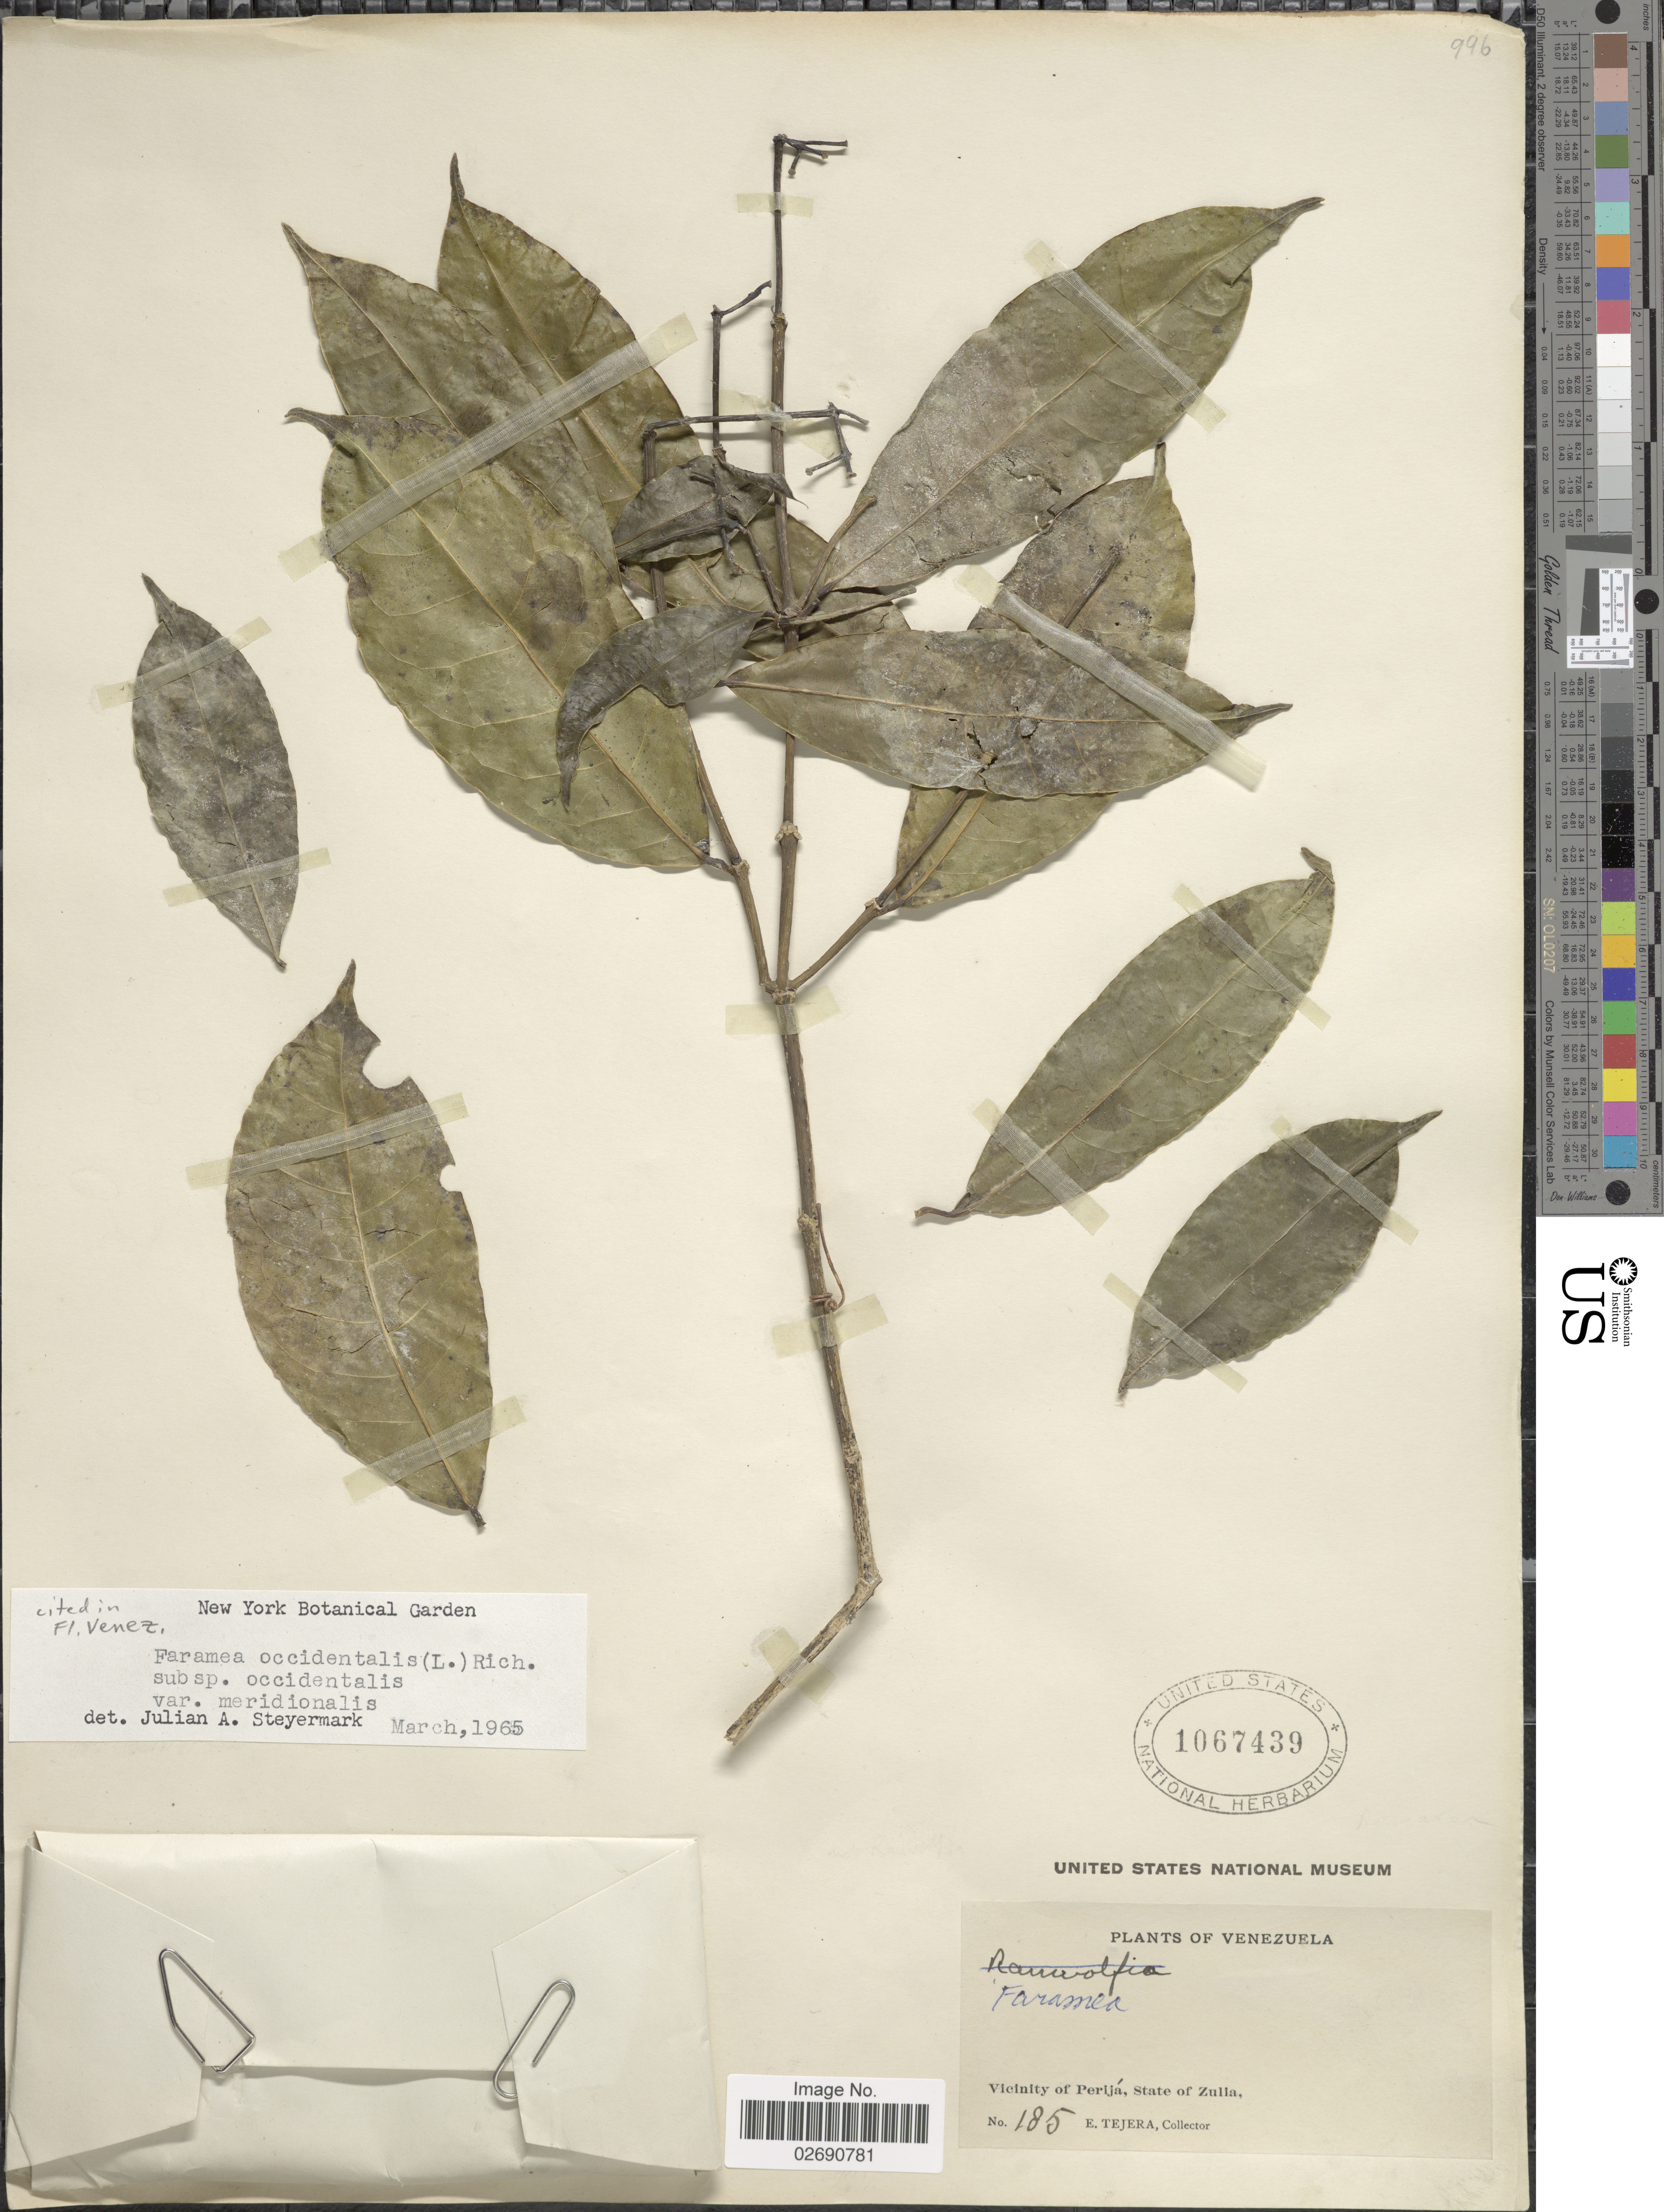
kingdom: Plantae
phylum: Tracheophyta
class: Magnoliopsida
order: Gentianales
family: Rubiaceae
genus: Faramea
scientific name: Faramea occidentalis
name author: (L.) A. Rich.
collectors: E. Tejera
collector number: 185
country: Venezuela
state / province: Zulia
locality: Vicinity of Perijá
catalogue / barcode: US 1067439